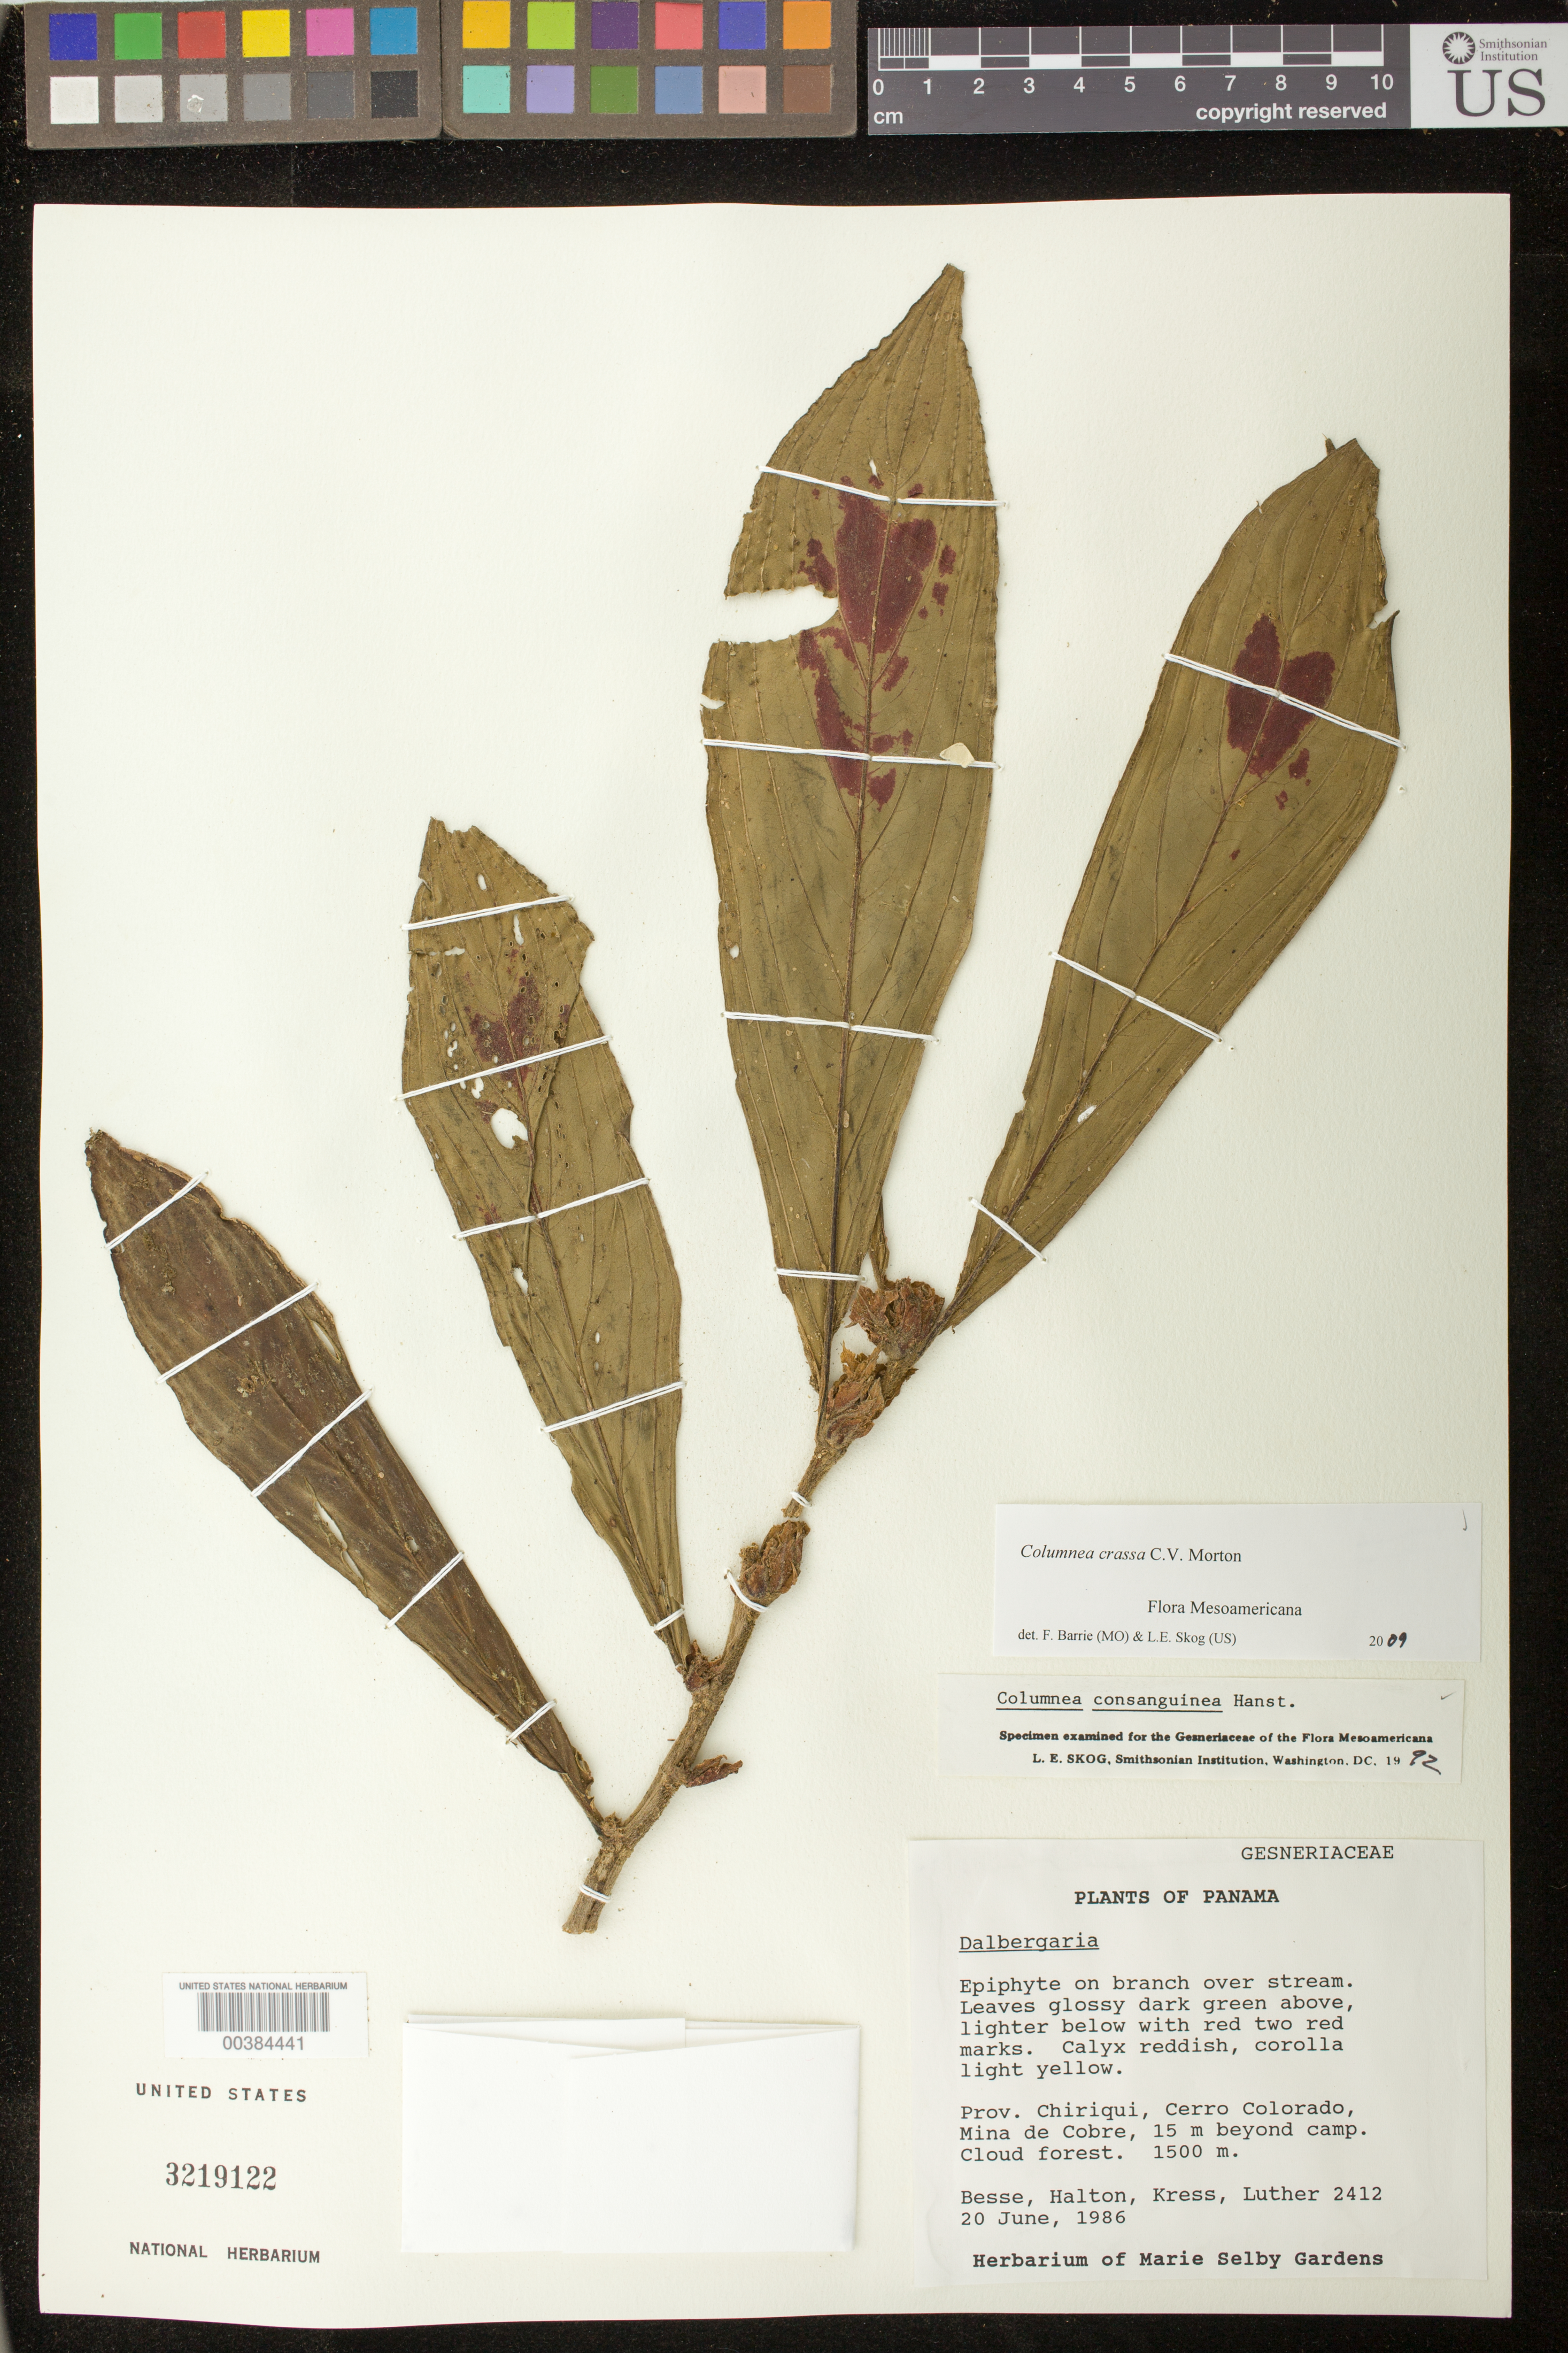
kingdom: Plantae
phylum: Tracheophyta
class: Magnoliopsida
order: Lamiales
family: Gesneriaceae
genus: Columnea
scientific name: Columnea crassa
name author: C.V. Morton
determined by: Barrie, F. R.; Skog, Laurence E.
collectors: L. Besse, J. Halton, W. J. Kress & Harry E. Luther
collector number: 2412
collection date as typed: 20 Jun 1986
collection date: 1986-06-20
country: Panama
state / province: Chiriquí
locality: Cerro Colorado, Mina de Cobre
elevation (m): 1500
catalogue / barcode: US 3219122